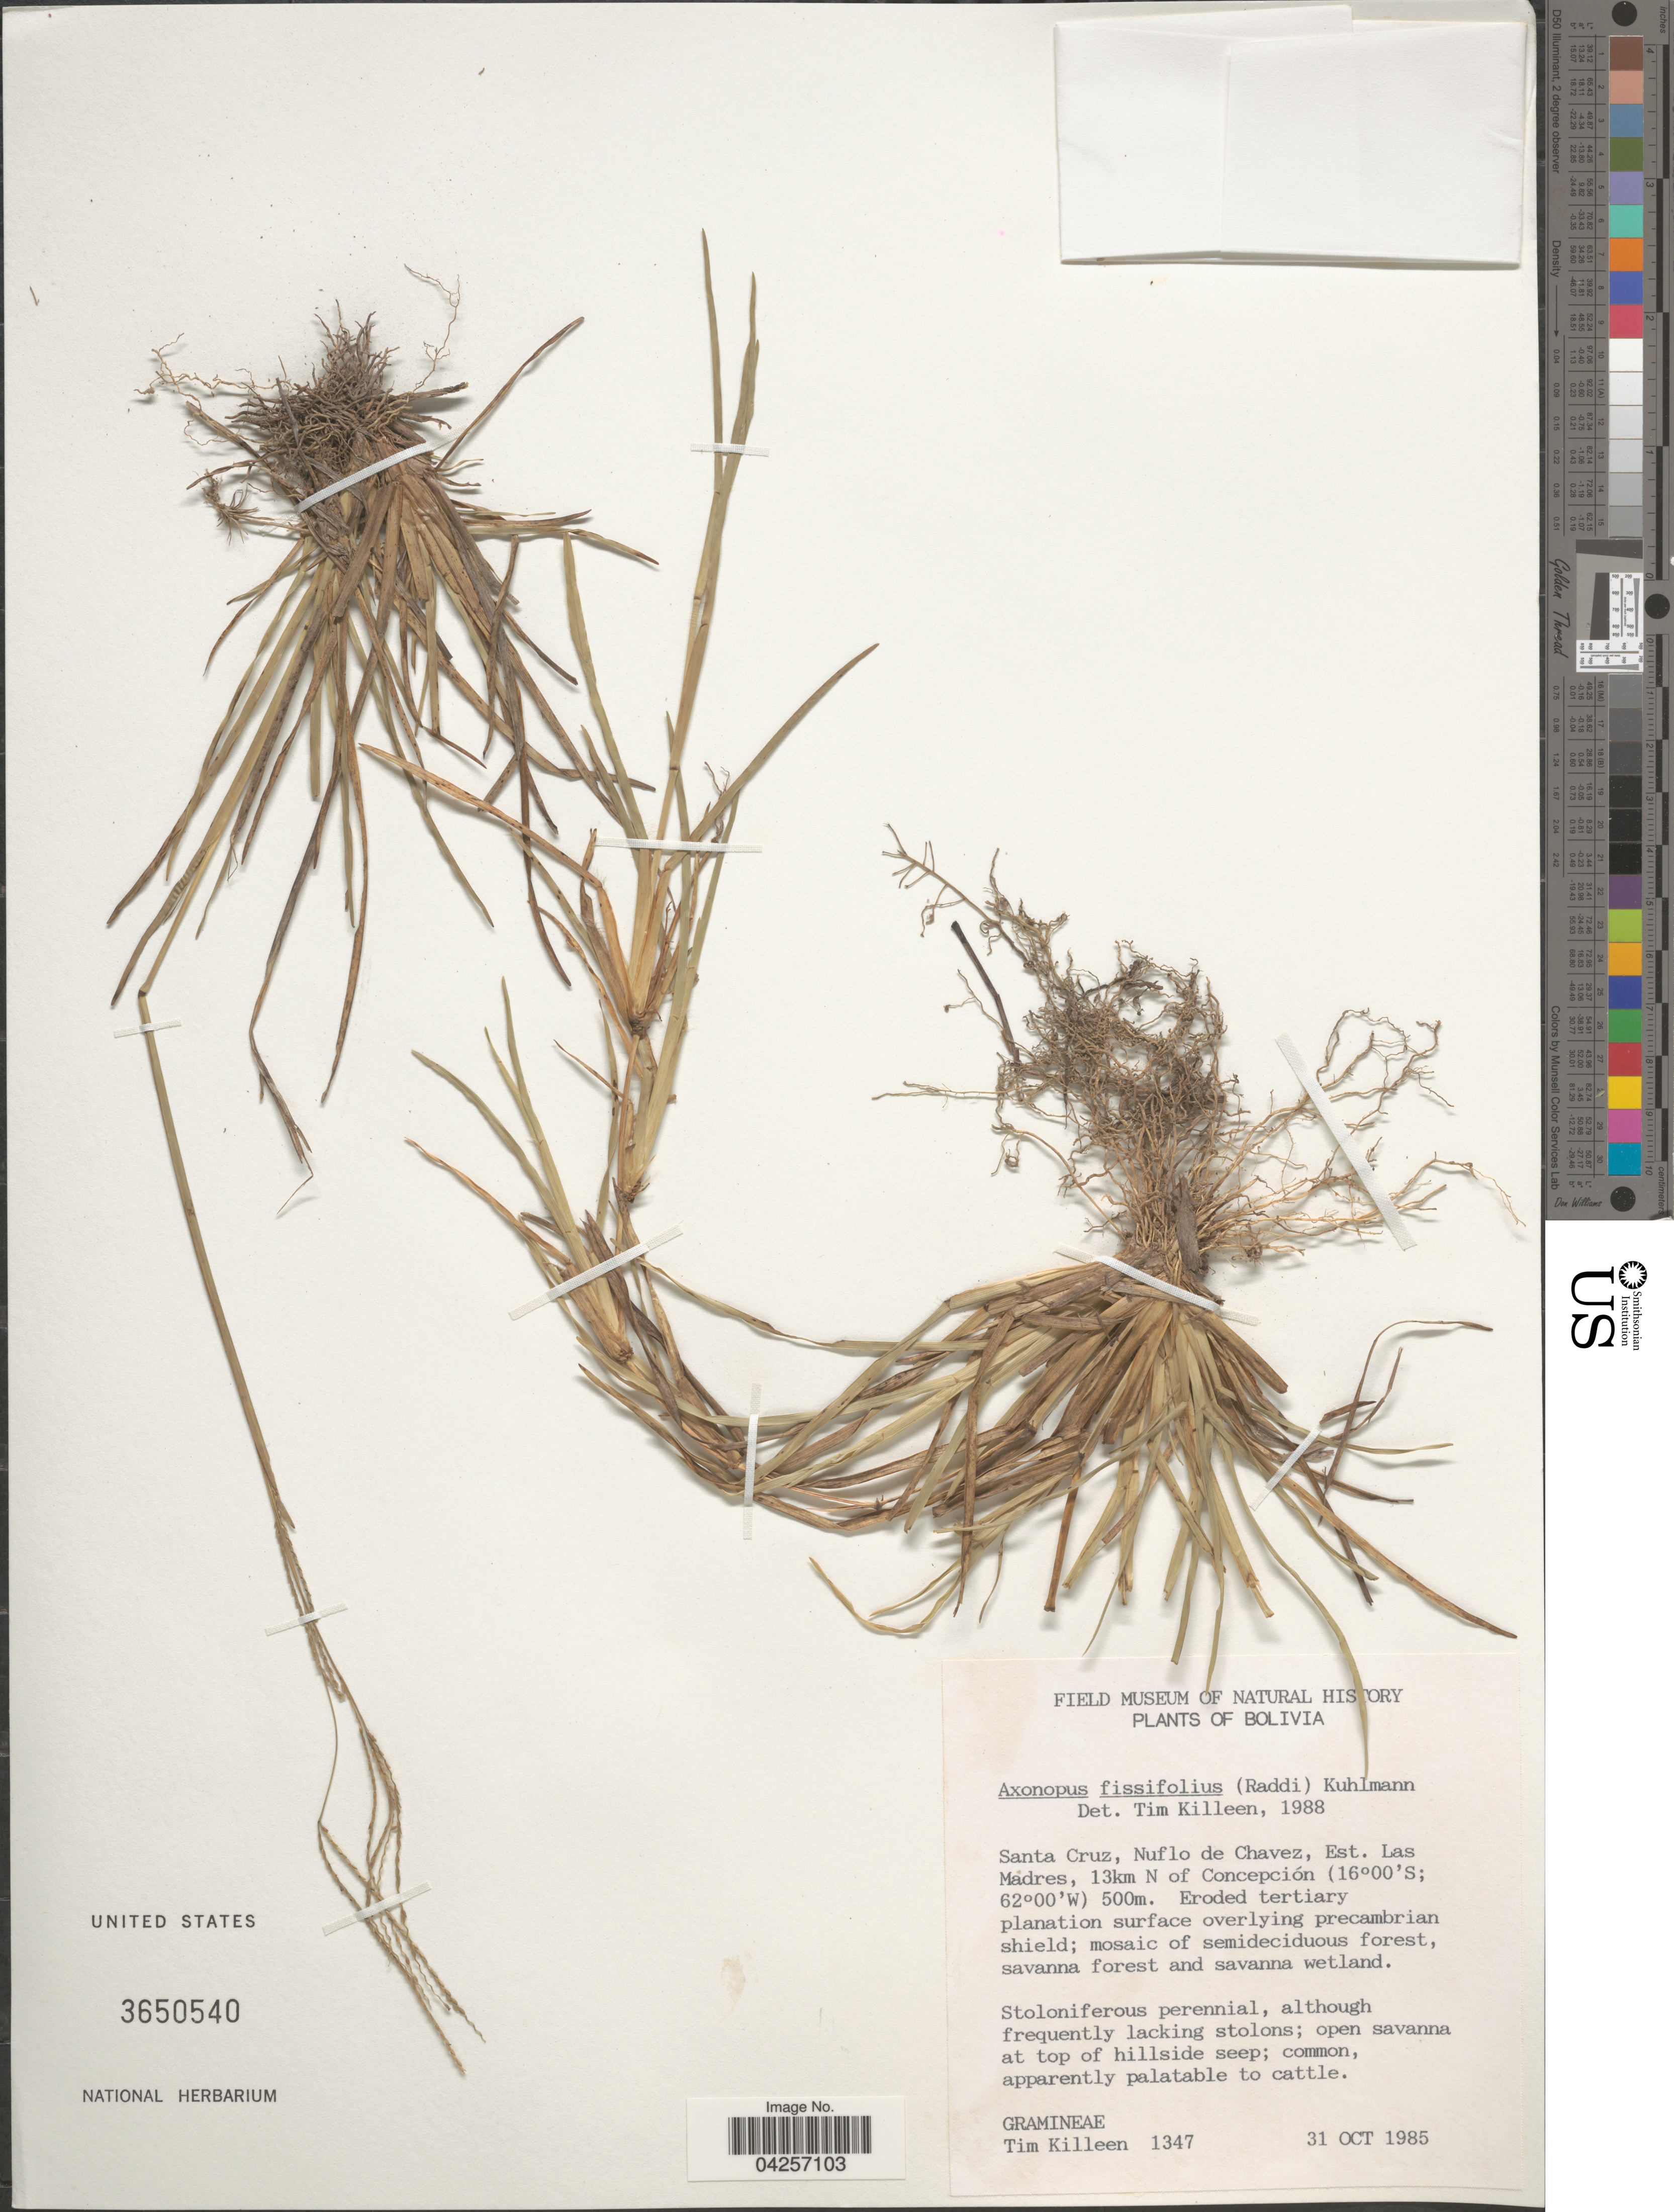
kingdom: Plantae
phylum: Tracheophyta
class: Liliopsida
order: Poales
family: Poaceae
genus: Axonopus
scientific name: Axonopus fissifolius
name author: (Raddi) Kuhlm.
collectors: T. J. Killeen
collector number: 1347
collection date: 1985-01-31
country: Bolivia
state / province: Santa Cruz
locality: Nuflo de Chavez, Est. Las Madres, 13km N of Concepción.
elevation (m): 500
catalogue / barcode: US 3650540